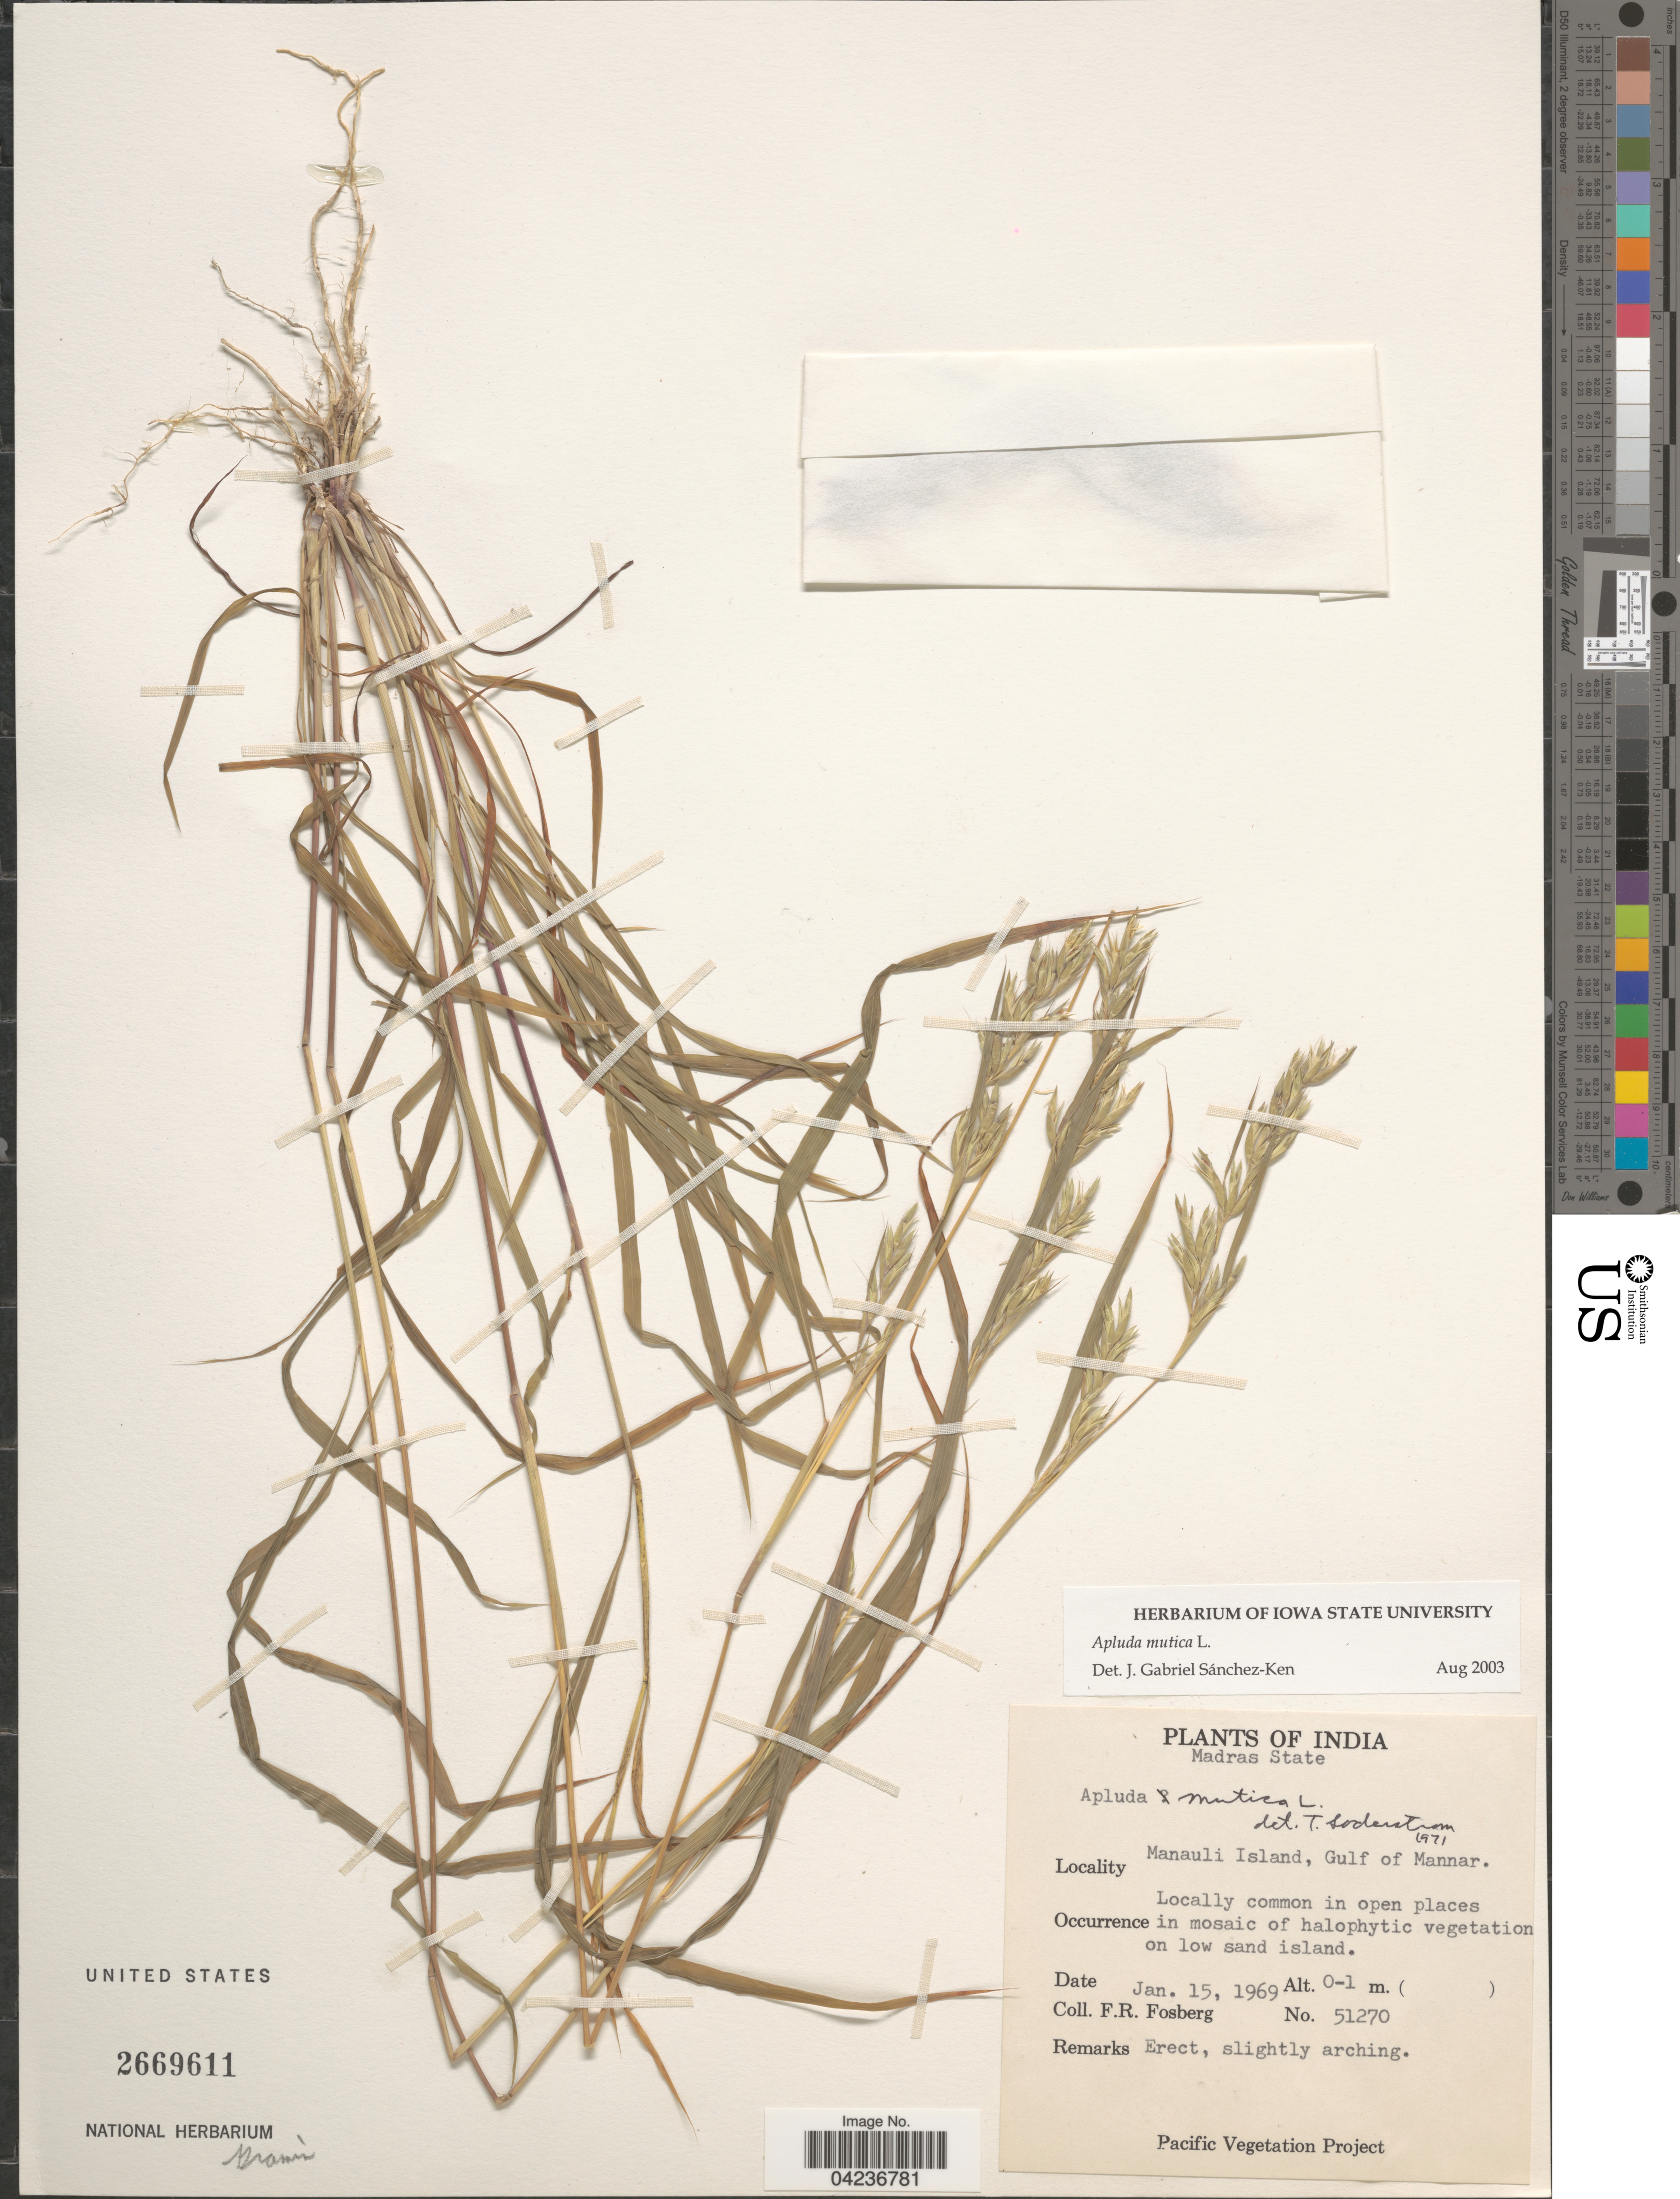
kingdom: Plantae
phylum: Tracheophyta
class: Liliopsida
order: Poales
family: Poaceae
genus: Apluda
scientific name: Apluda mutica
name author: L.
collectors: F. R. Fosberg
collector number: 51270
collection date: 1969-01-15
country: India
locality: Madras State. Manauli Island, Gulf of Mannar.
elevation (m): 0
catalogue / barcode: US 2669611